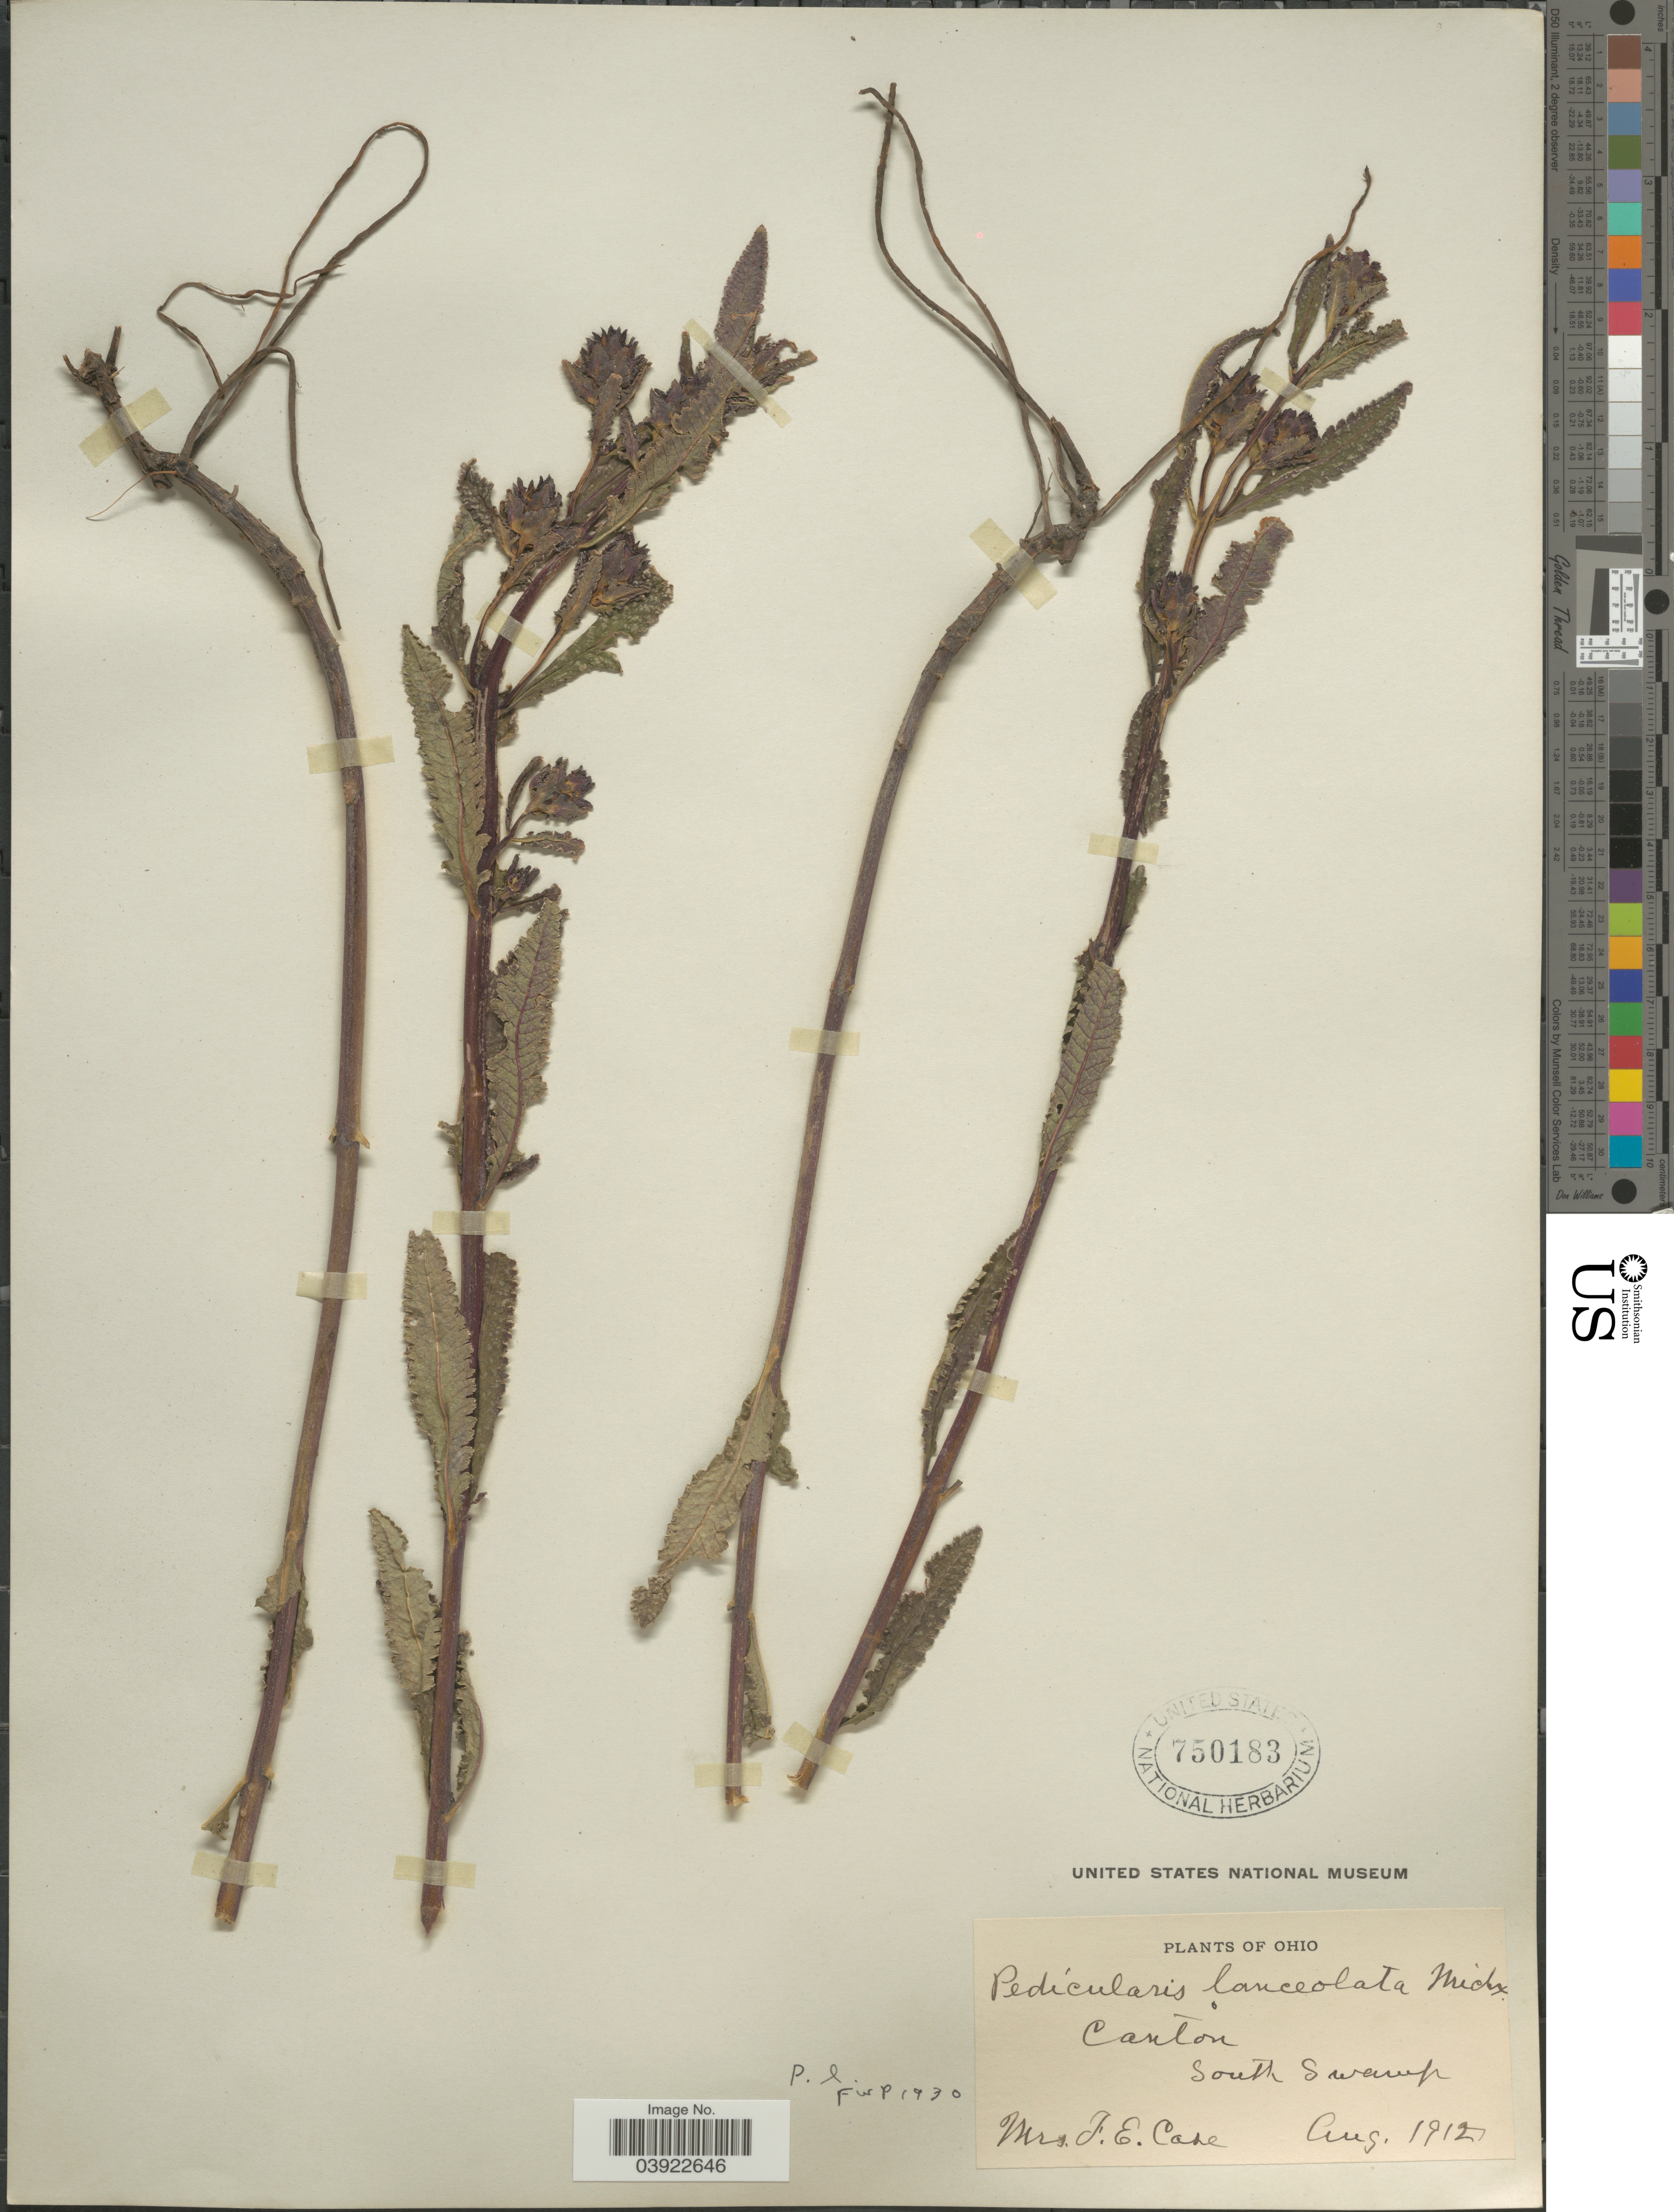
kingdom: Plantae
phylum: Tracheophyta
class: Magnoliopsida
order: Lamiales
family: Orobanchaceae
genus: Pedicularis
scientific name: Pedicularis lanceolata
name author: Michx.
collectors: J. Case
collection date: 1912-08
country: United States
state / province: Ohio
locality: Canton. South Swamp.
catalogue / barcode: US 750183